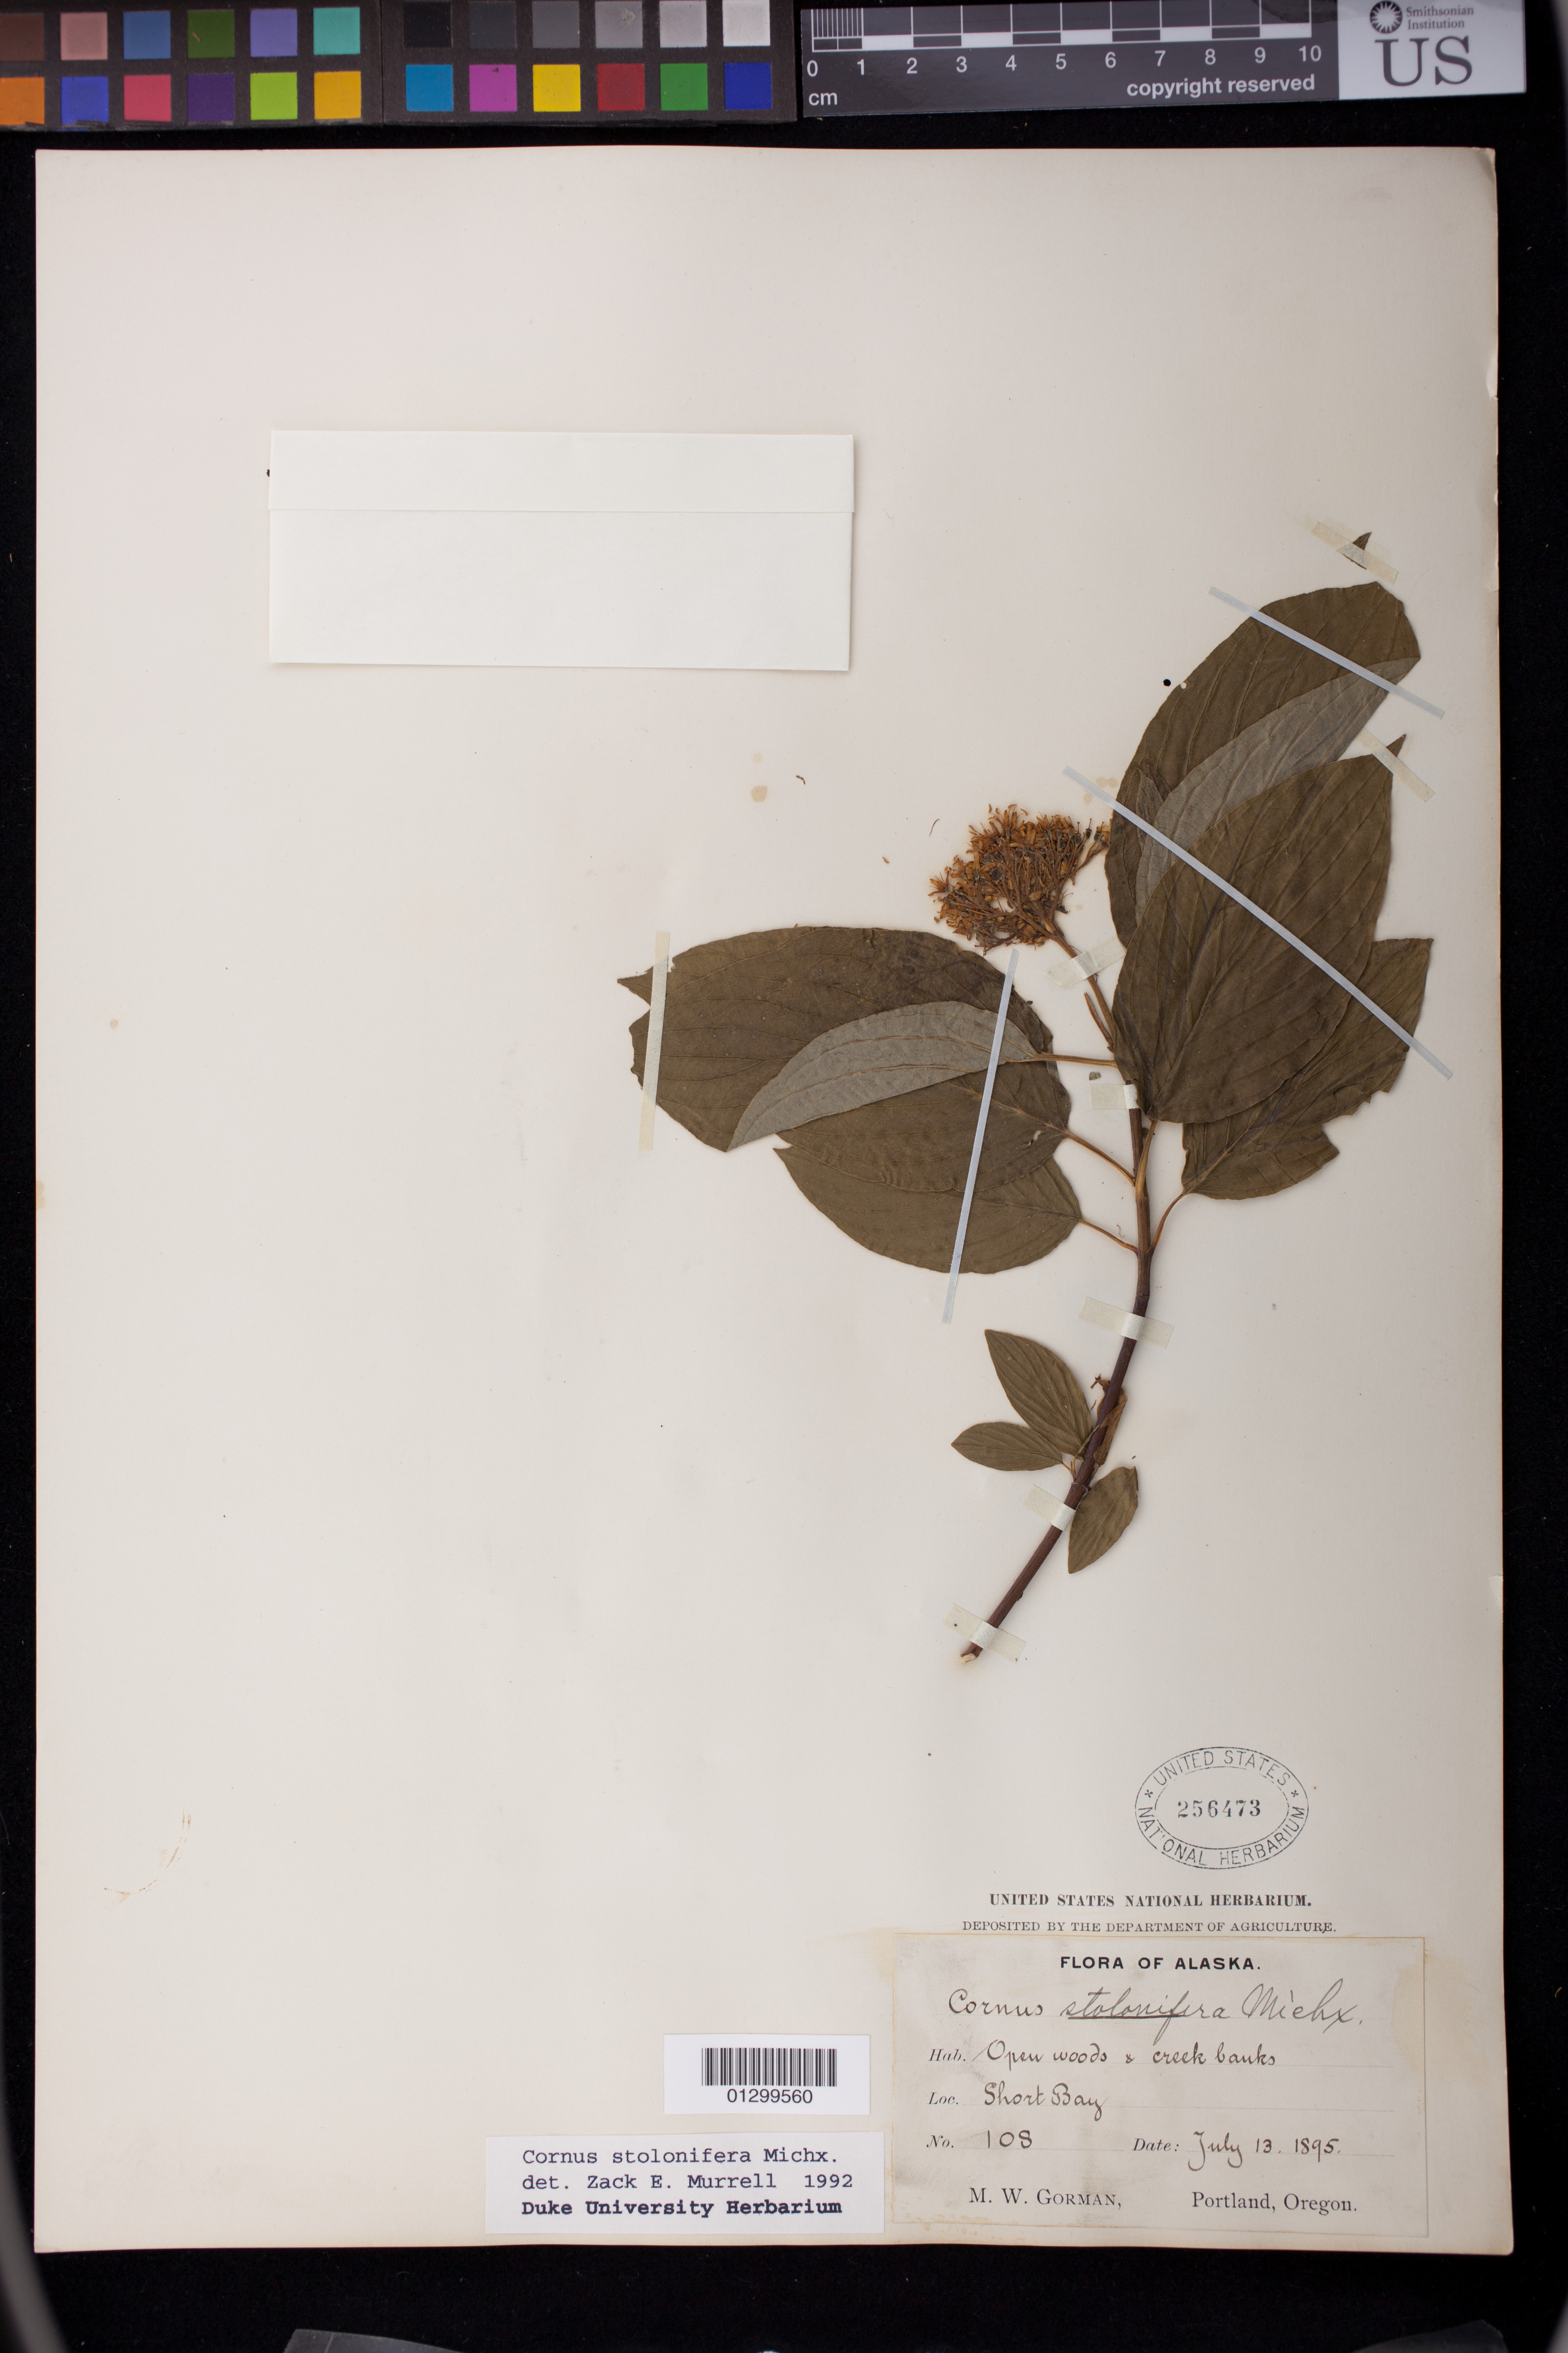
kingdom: Plantae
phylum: Tracheophyta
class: Magnoliopsida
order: Cornales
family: Cornaceae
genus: Cornus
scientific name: Cornus stolonifera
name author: Michx.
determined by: Murrell, Z. E.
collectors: M. W. Gorman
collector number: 108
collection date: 1895-07-13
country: United States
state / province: Alaska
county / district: Ketchikan Gateway Borough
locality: Short Bay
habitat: Open woods and creek banks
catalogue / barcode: US 256473